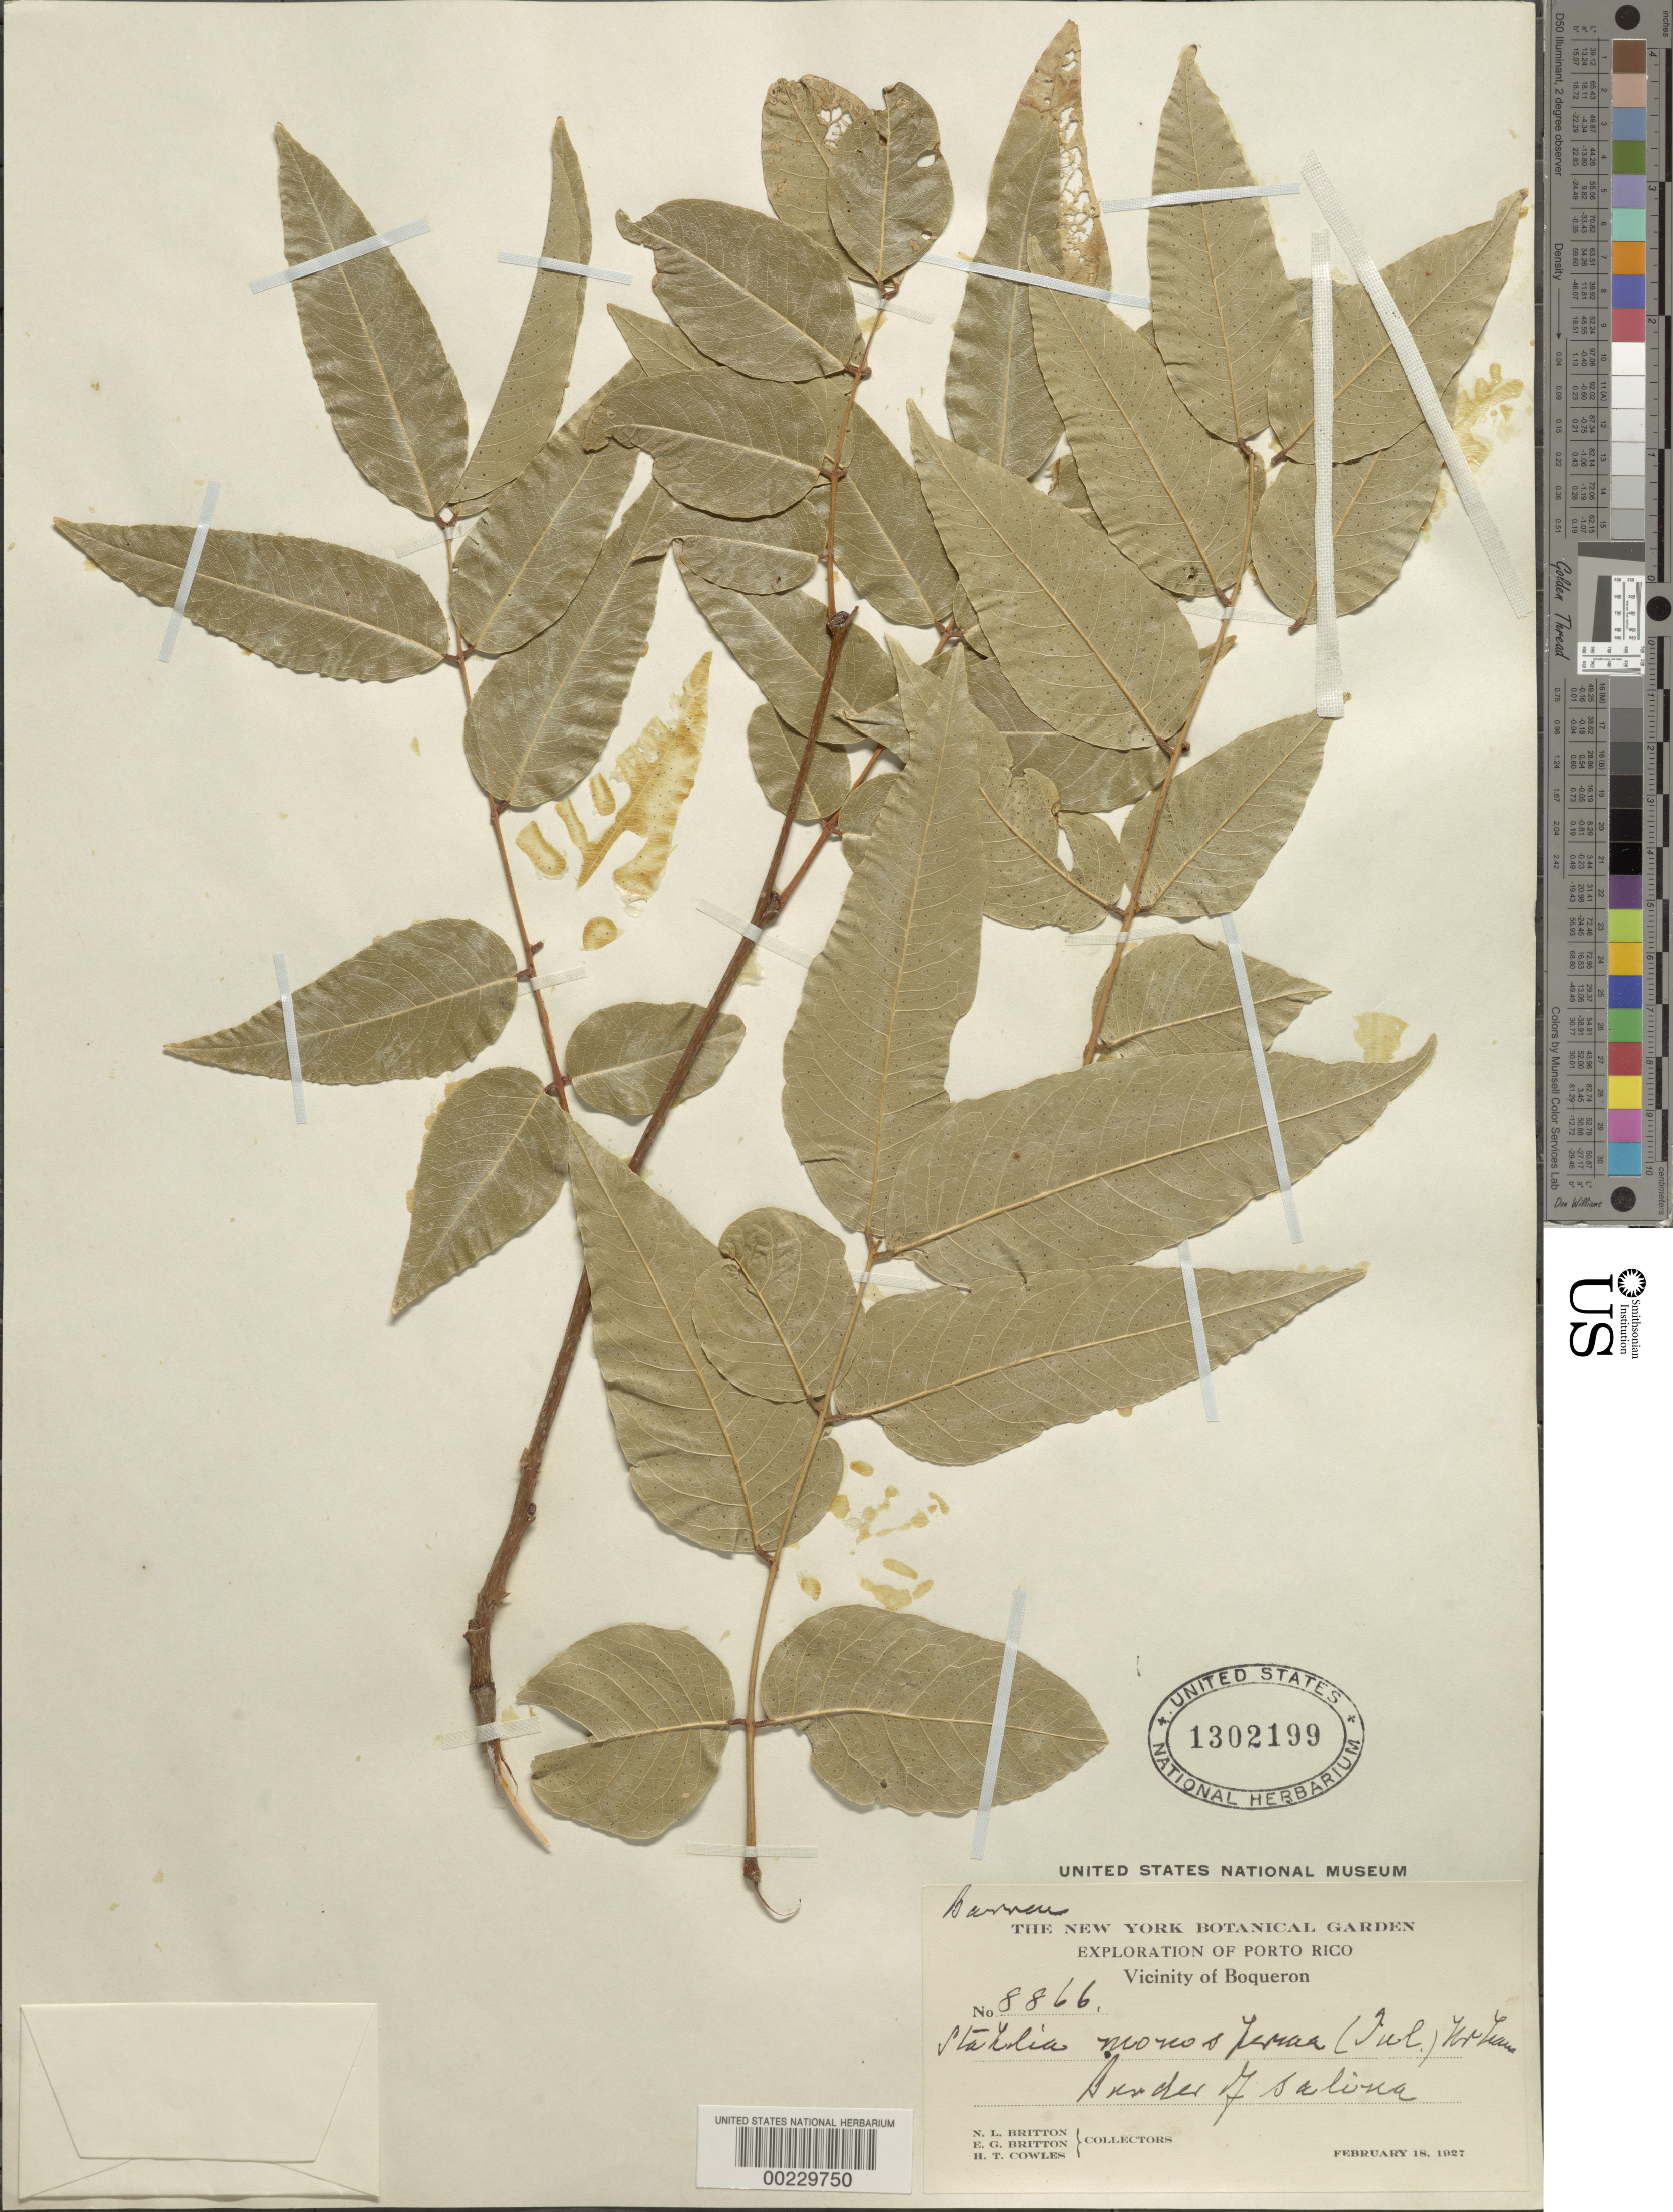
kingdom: Plantae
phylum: Tracheophyta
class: Magnoliopsida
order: Fabales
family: Fabaceae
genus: Libidibia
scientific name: Libidibia monosperma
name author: (Tul.) Gagnon & G.P. Lewis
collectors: N. Britton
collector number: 8866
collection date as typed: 18 Feb 1927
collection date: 1927-02-18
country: Puerto Rico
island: Greater Antilles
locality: Border of salina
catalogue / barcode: US 1302199